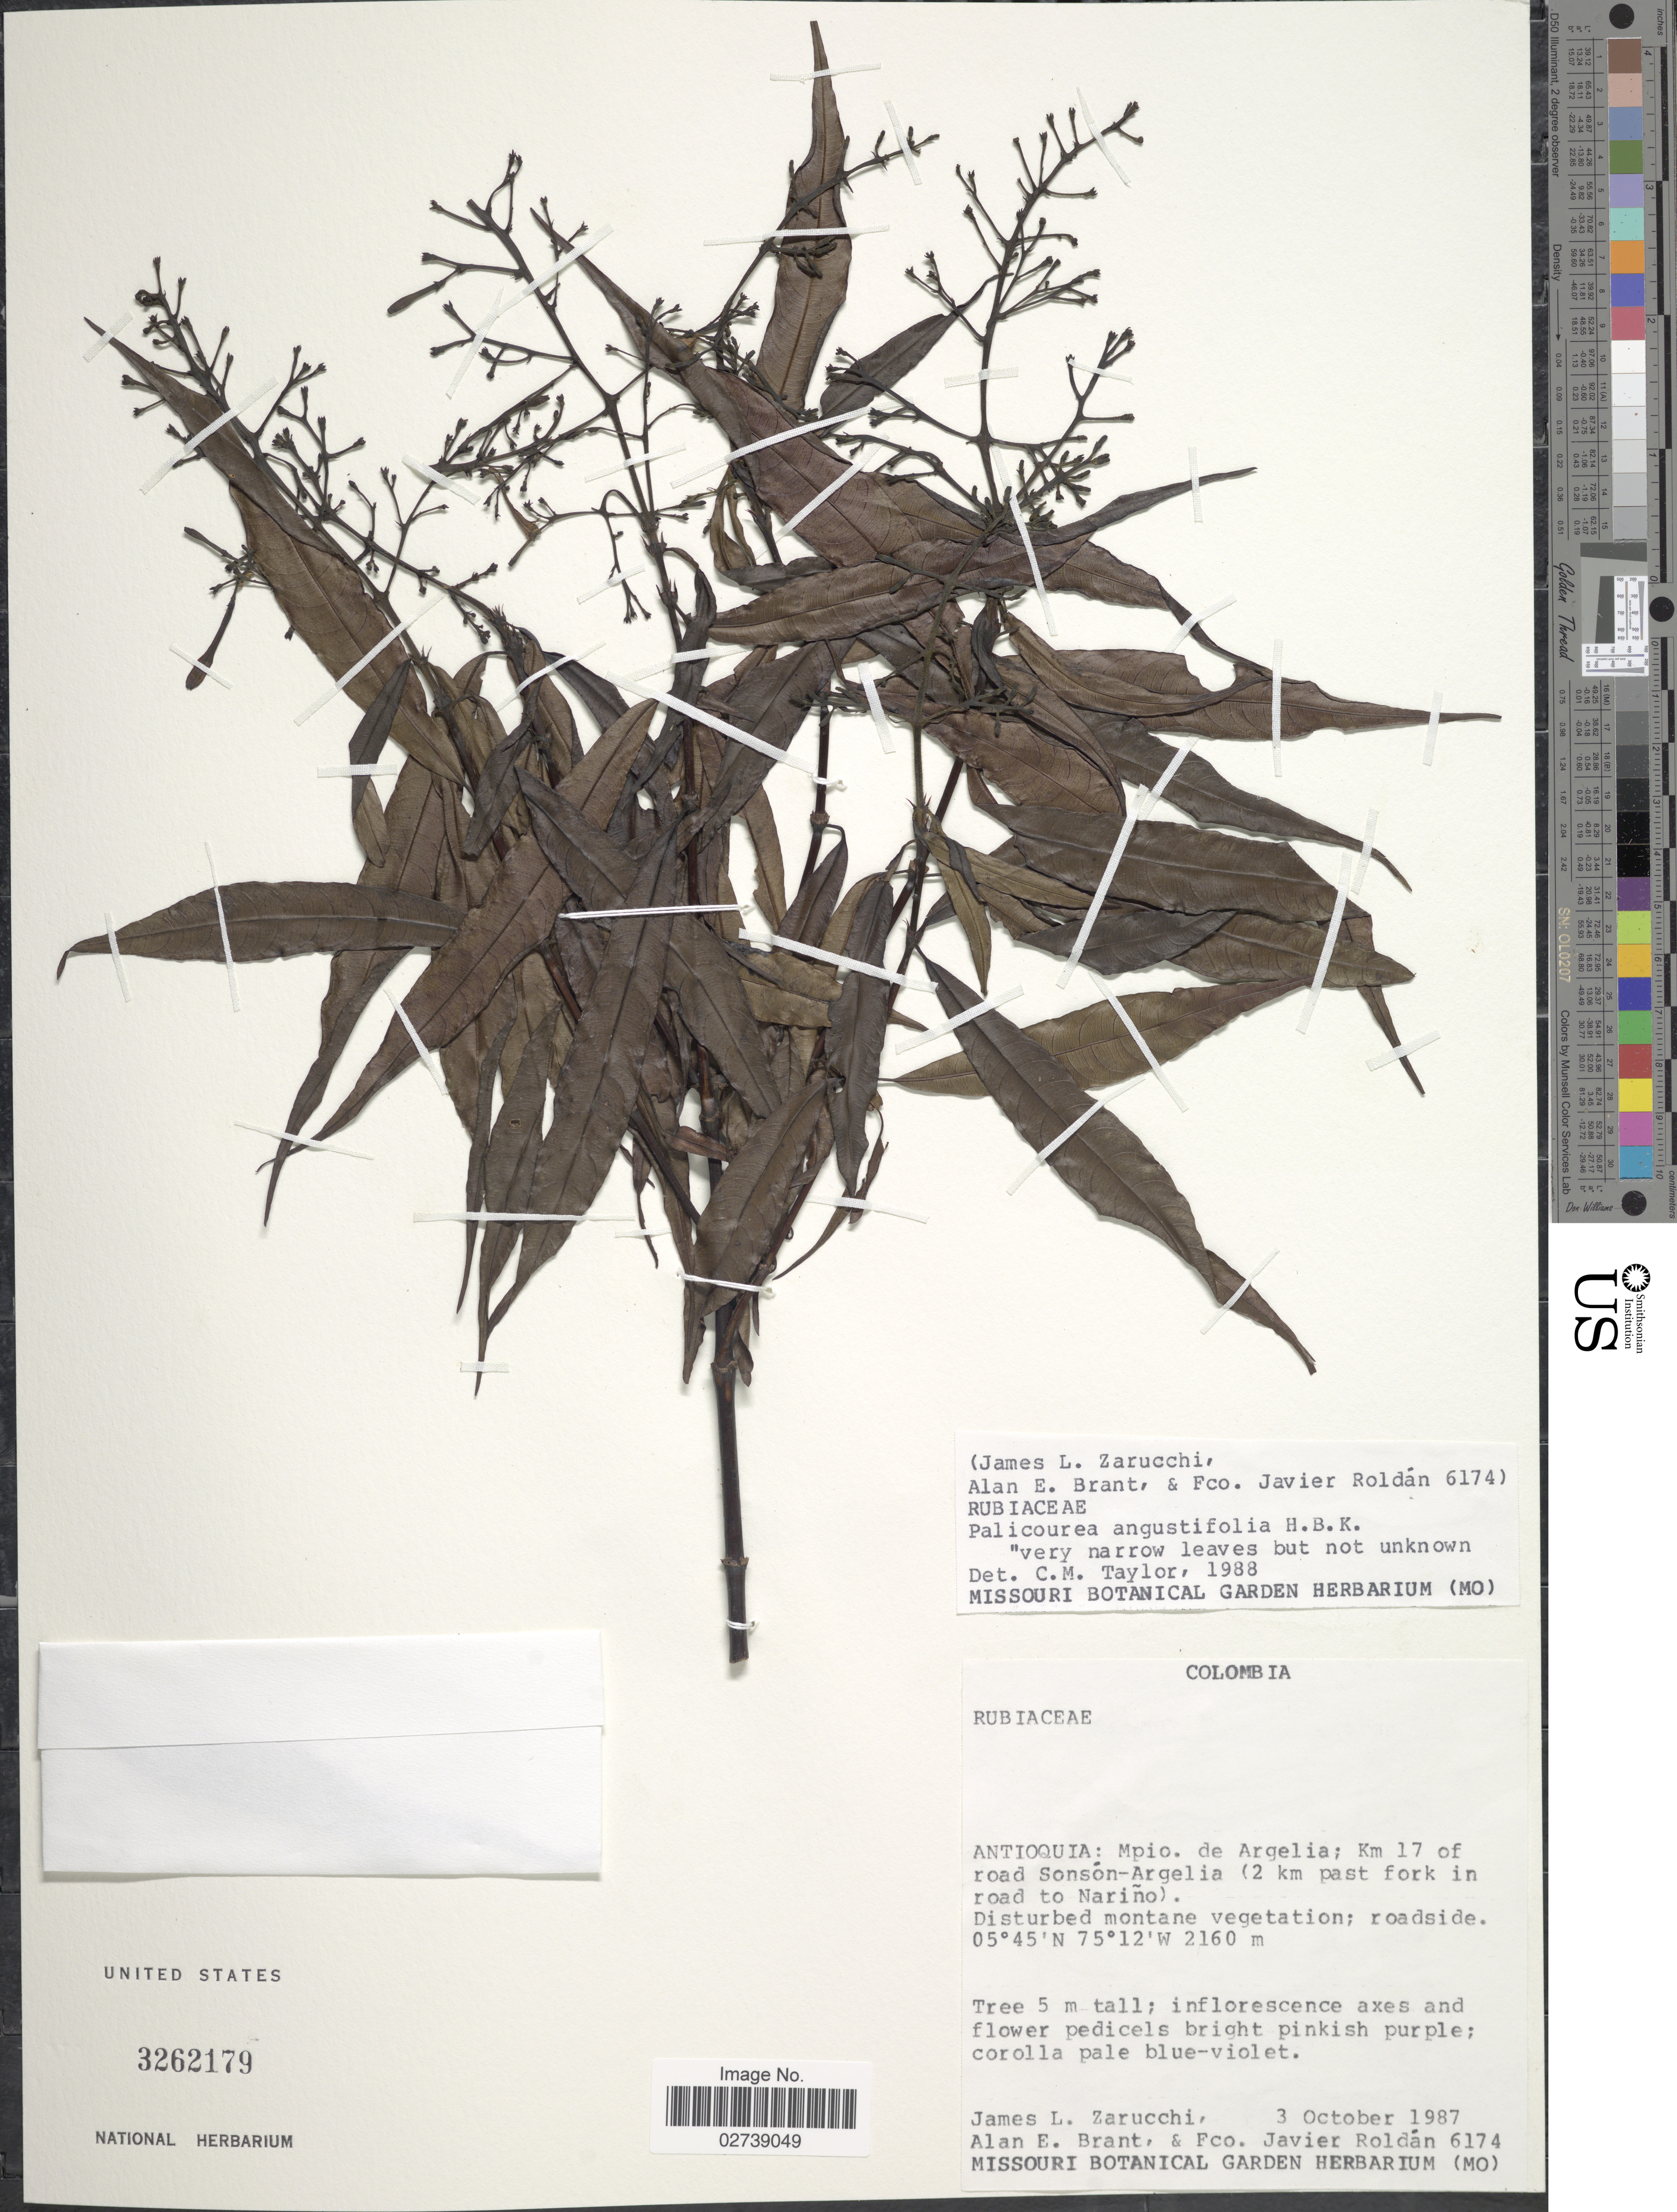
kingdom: Plantae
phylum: Tracheophyta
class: Magnoliopsida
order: Gentianales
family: Rubiaceae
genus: Palicourea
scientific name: Palicourea angustifolia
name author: Kunth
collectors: J. L. Zarucchi, A. Brant & F. J. Roldán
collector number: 6174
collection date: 1987-10-03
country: Colombia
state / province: Antioquia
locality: Antioquia: Mpio de Argelia; Km 17 of road Sonson-Argelia (2 km past fork in road to Narino).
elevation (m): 2160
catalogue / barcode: US 3262179